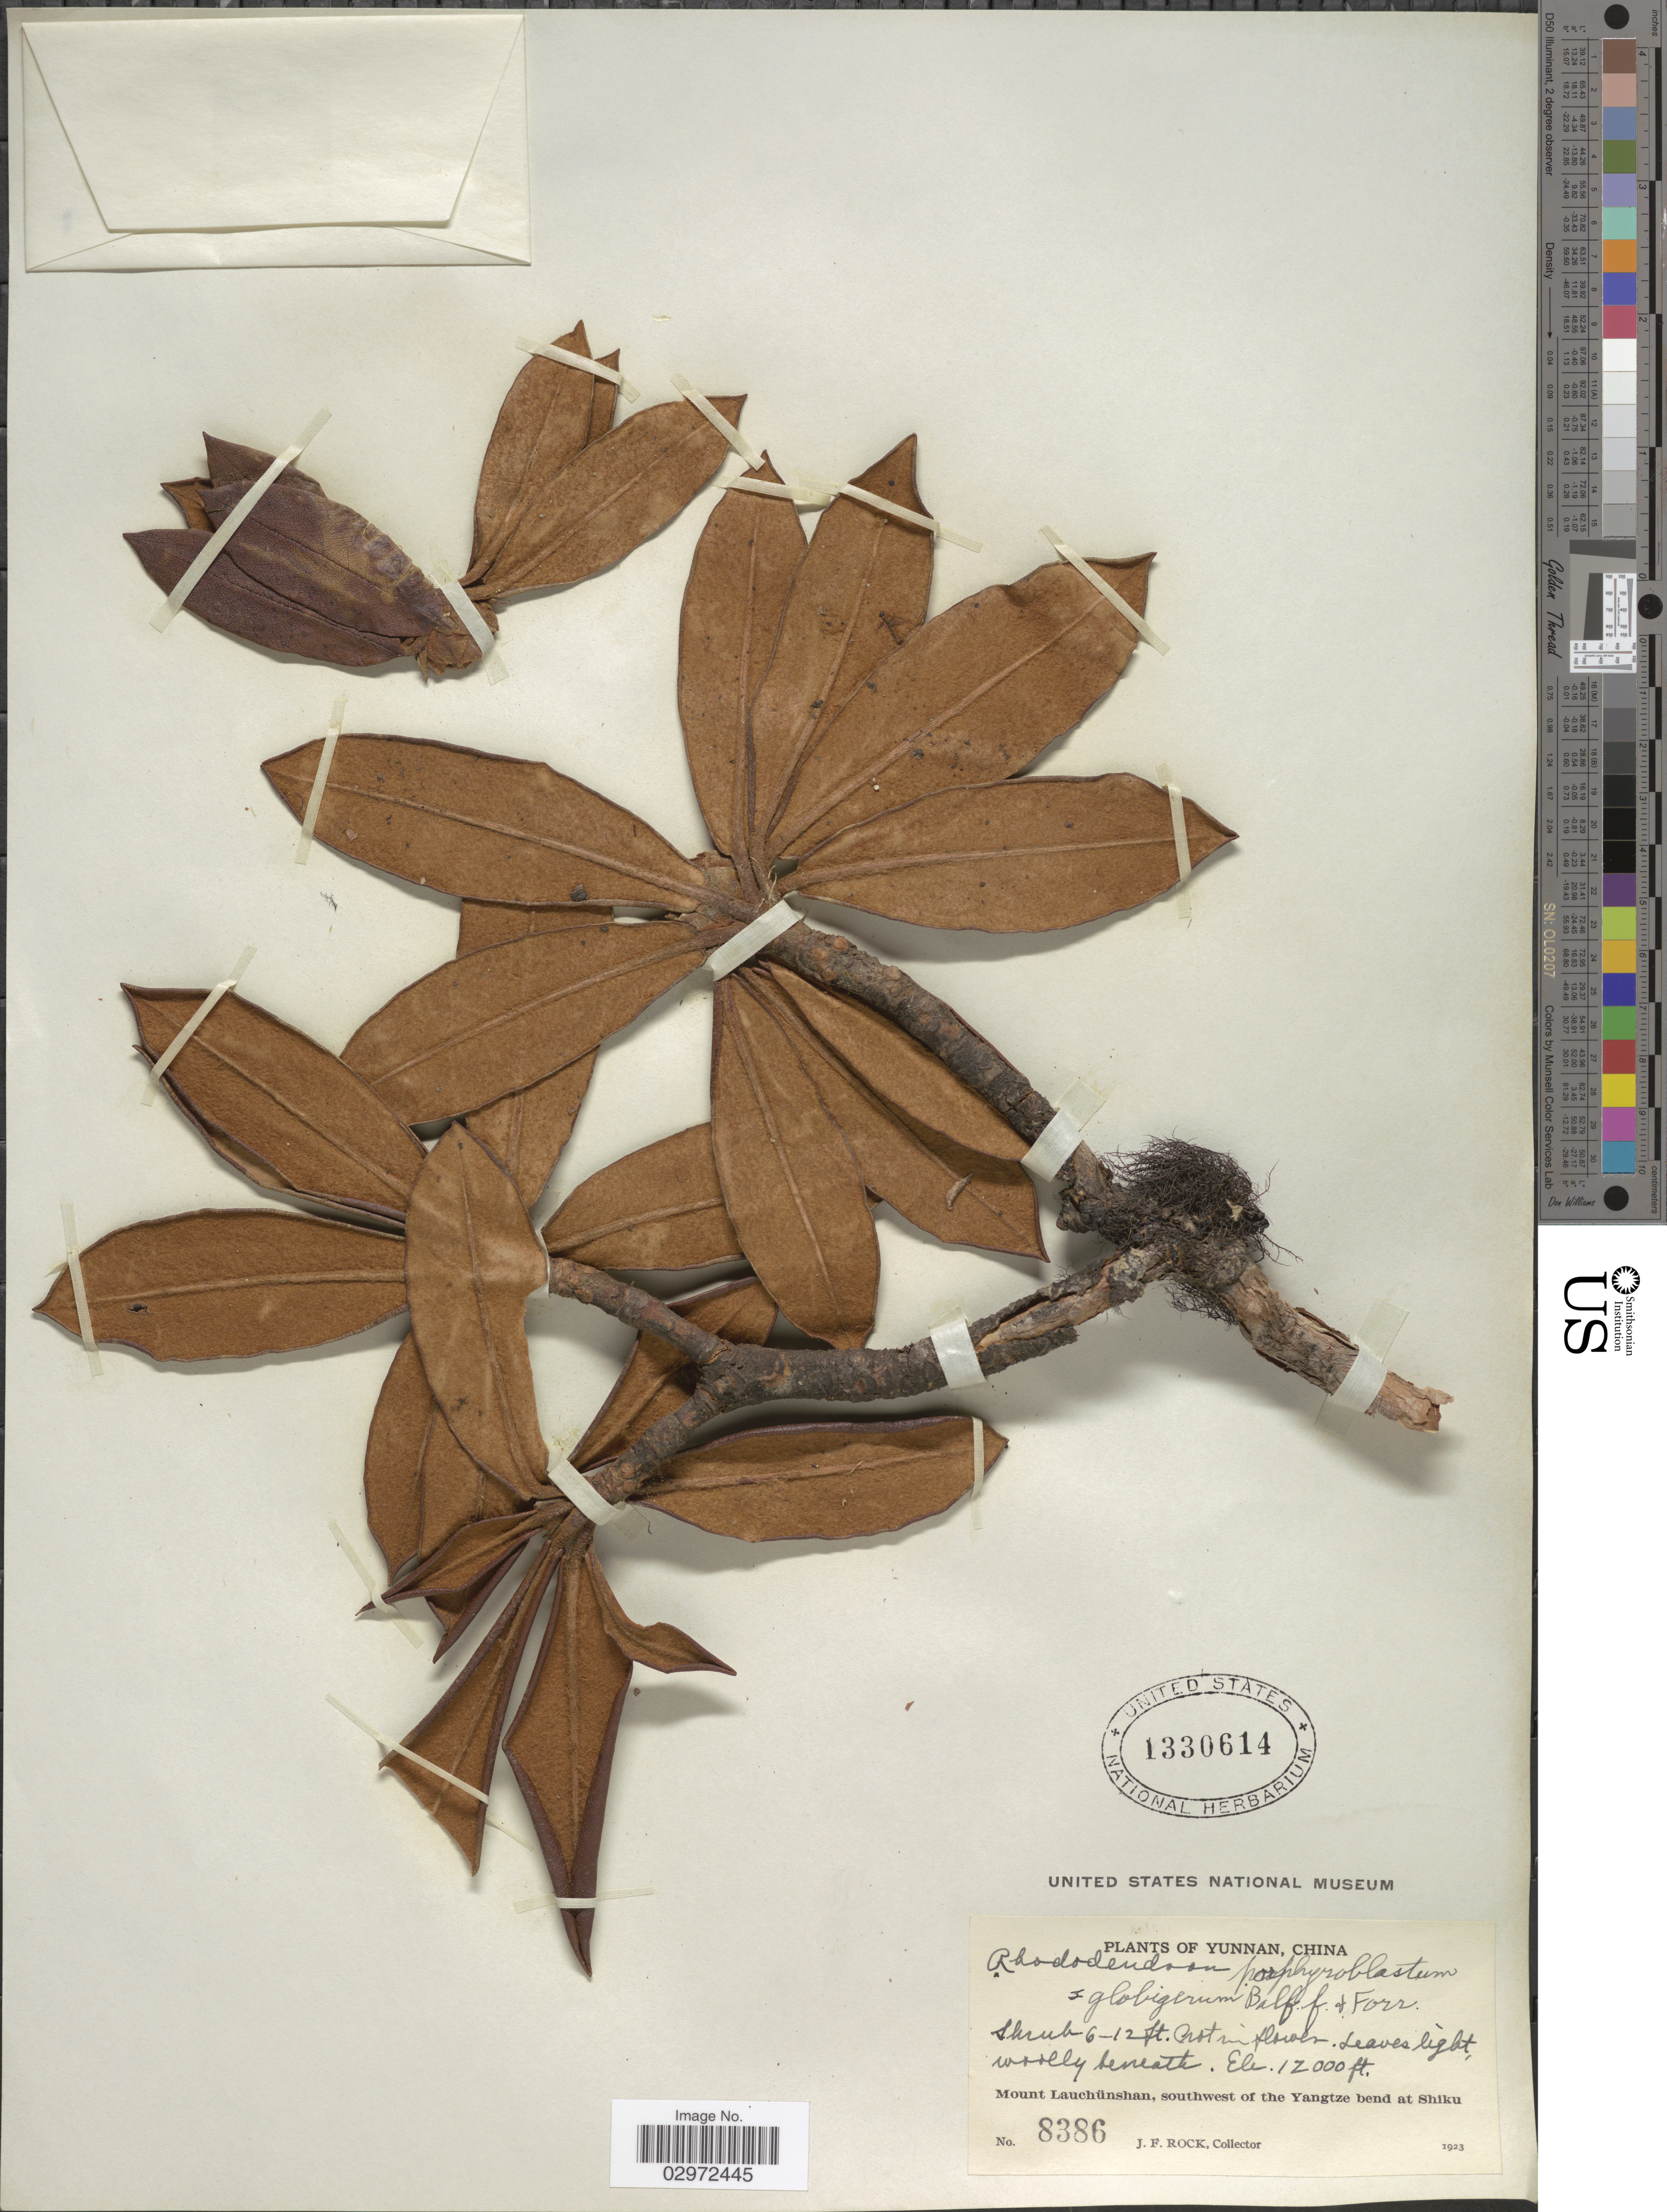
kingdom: Plantae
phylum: Tracheophyta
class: Magnoliopsida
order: Ericales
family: Ericaceae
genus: Rhododendron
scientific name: Rhododendron porphyroblastum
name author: Balf. f. & Forrest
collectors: J. Rock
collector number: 8386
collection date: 1923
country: China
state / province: Yunnan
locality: Yunnan, Mount Lauchünshan, southwest of the Yangtze bend at Shiku.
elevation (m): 3658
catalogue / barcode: US 1330614